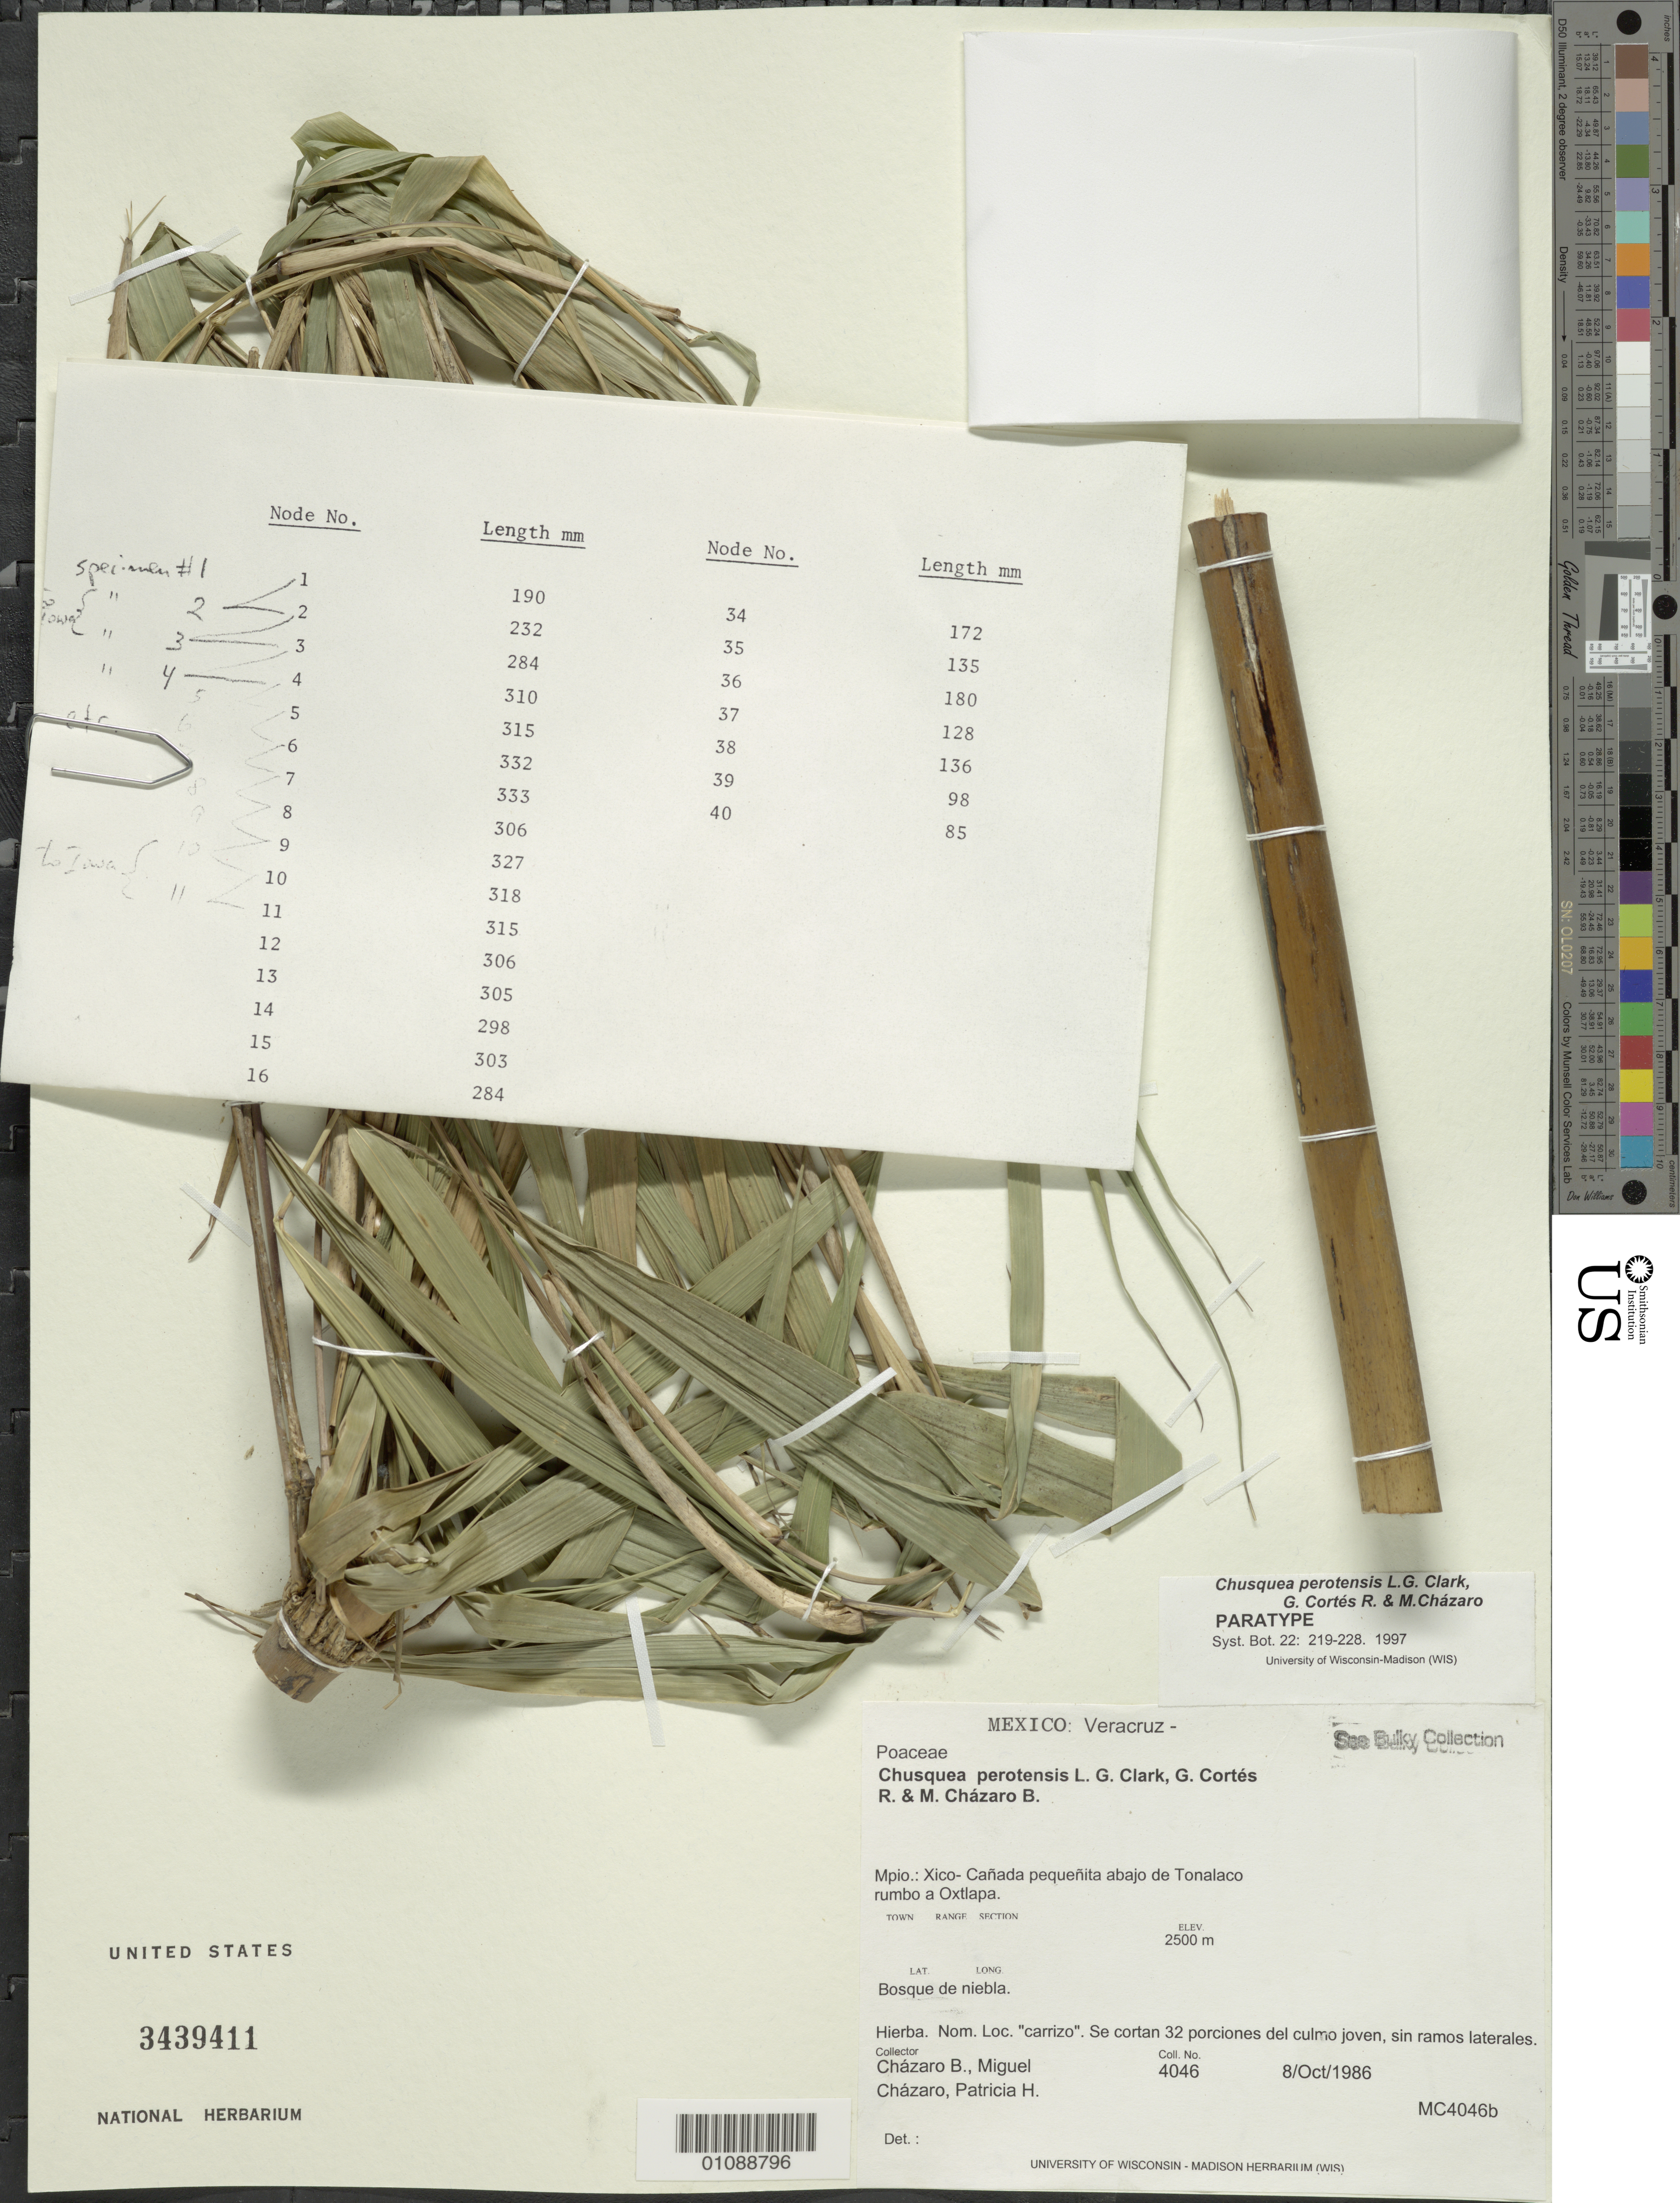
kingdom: Plantae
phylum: Tracheophyta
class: Liliopsida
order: Poales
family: Poaceae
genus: Chusquea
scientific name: Chusquea perotensis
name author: L.G. Clark et al.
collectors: M. de J. Cházaro Basáñoez & P. H. de Chazaro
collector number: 4046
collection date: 1986-10-08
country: Mexico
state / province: Veracruz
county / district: Xico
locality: Canada pequenita abajo de Tonalaco rumbo a Oxtlapa.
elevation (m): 2500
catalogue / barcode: US 3439411